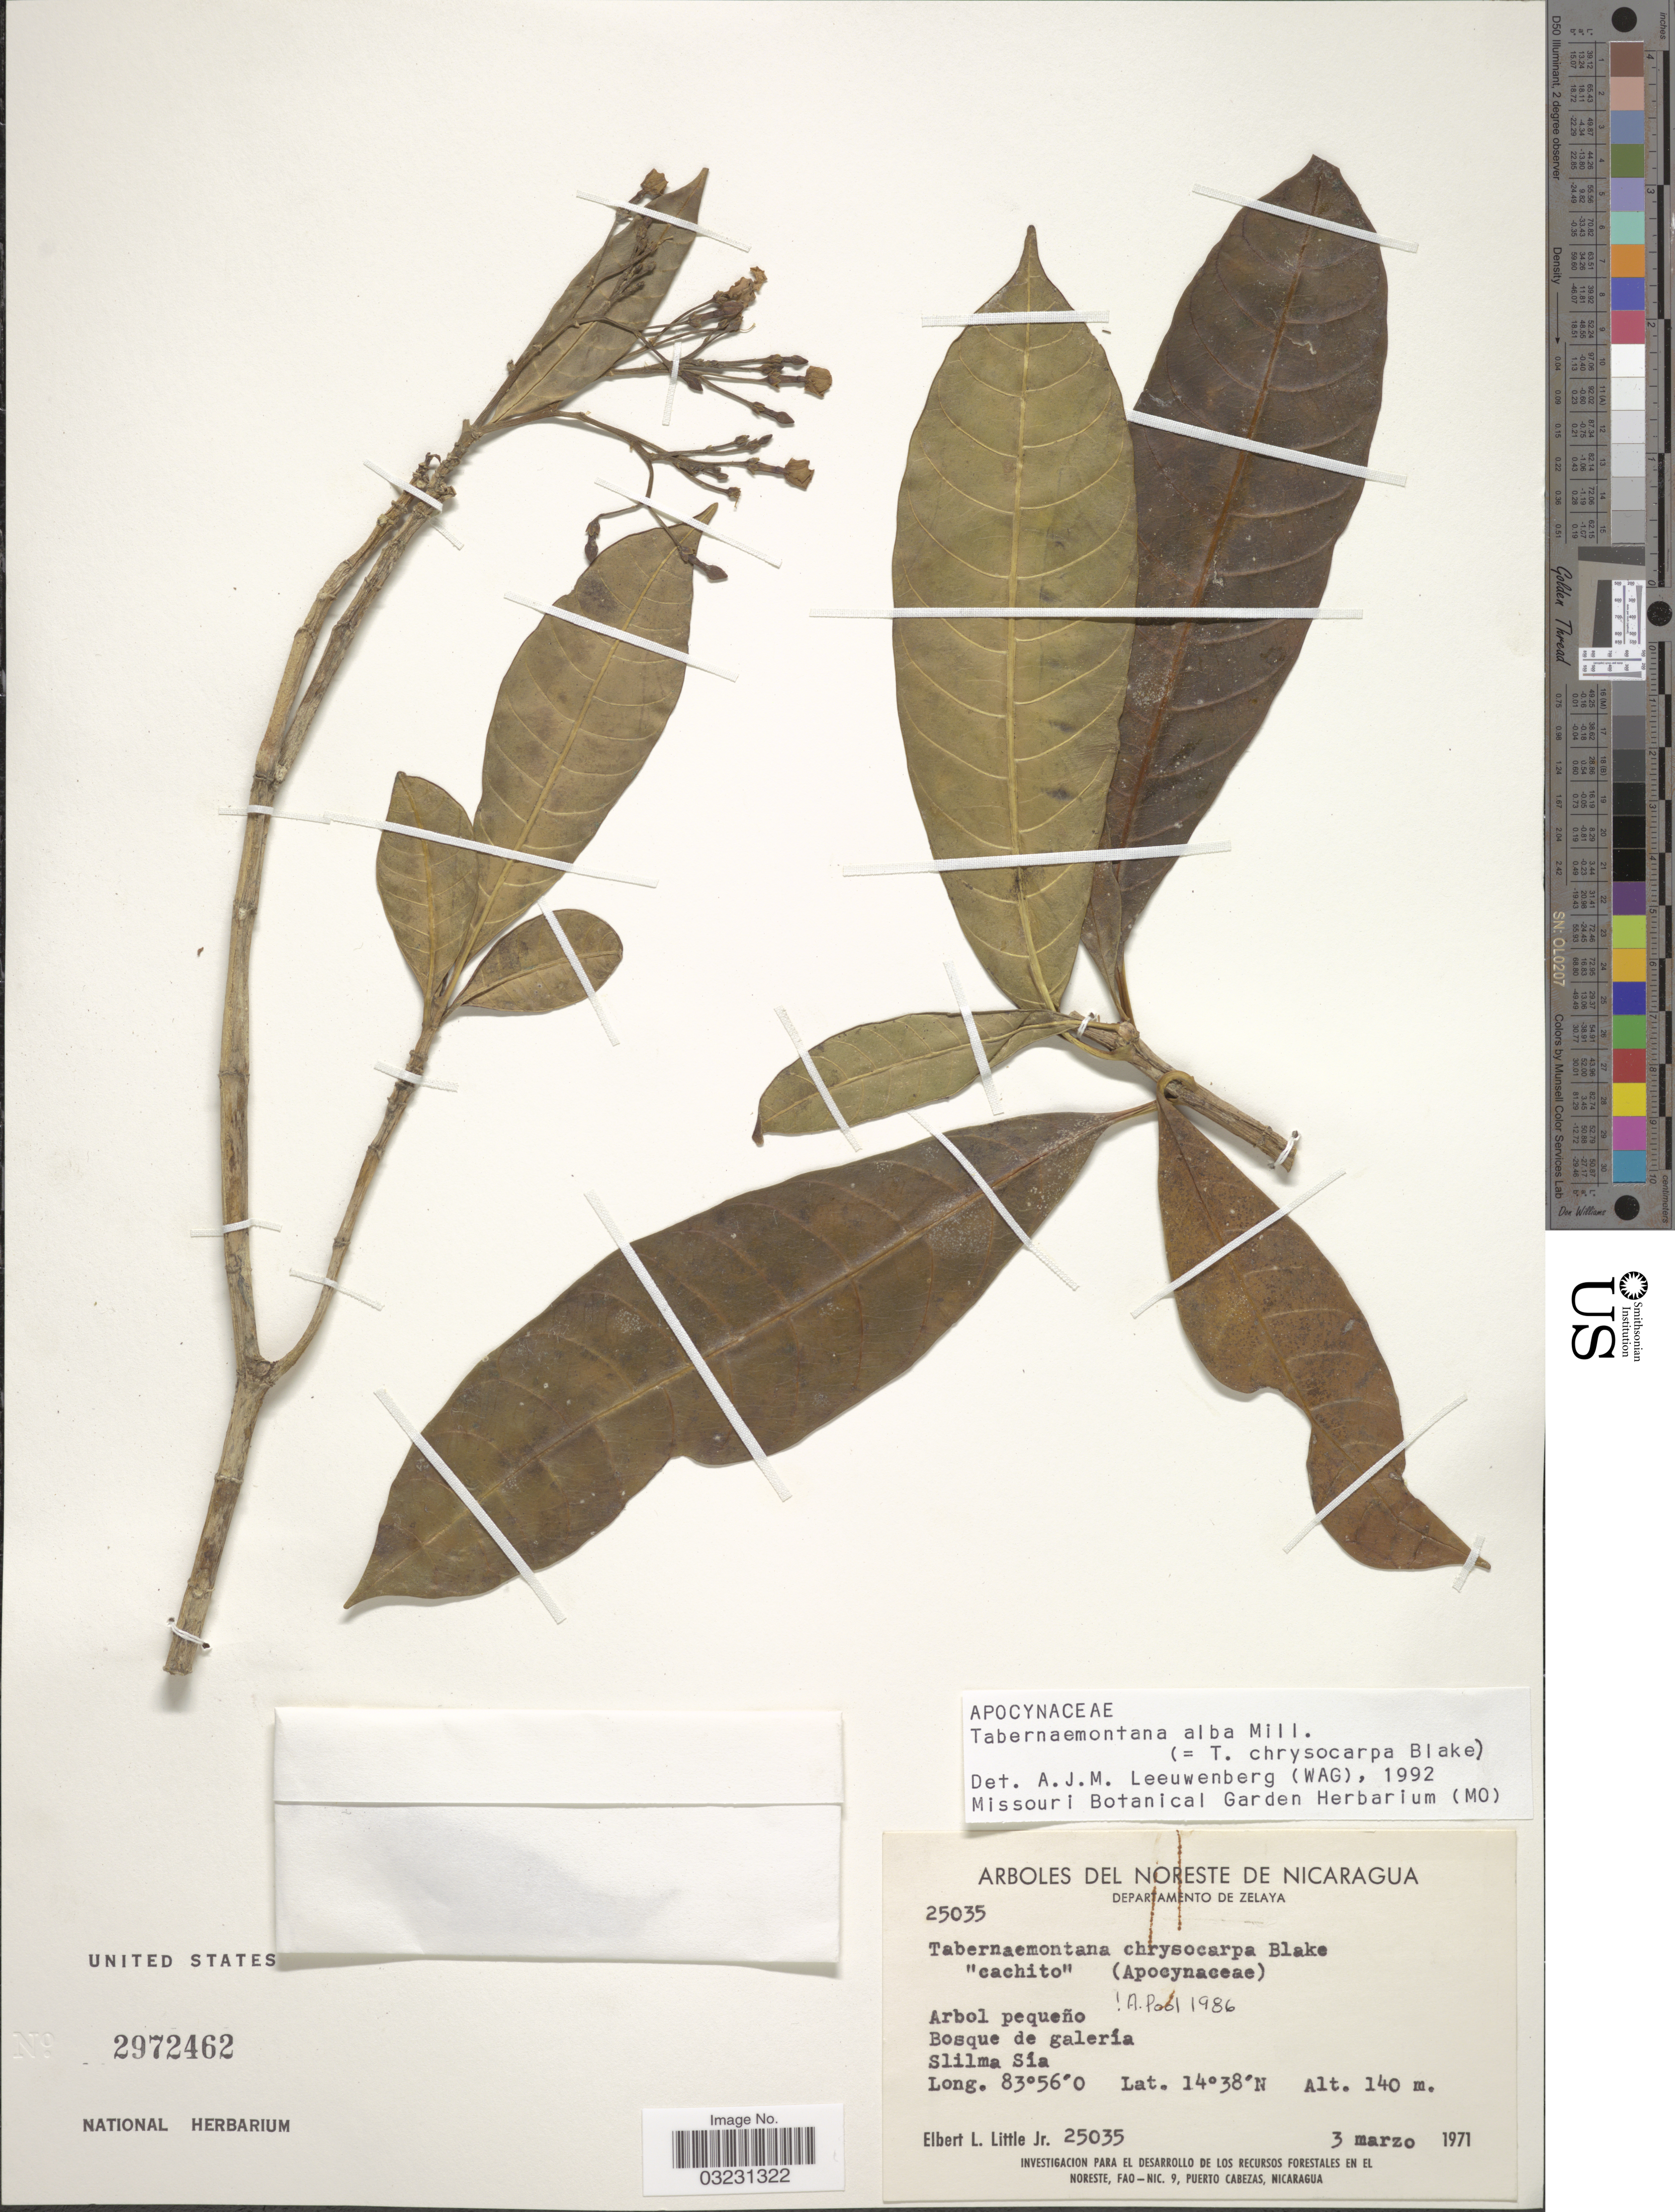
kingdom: Plantae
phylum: Tracheophyta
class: Magnoliopsida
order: Gentianales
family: Apocynaceae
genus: Tabernaemontana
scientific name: Tabernaemontana alba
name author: Mill.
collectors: E. L. Little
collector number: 25035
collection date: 1971-03-03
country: Nicaragua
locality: Noreste de Nicaragua, Departamento de Zelaya, Slilma Sía.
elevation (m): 140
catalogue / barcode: US 2972462